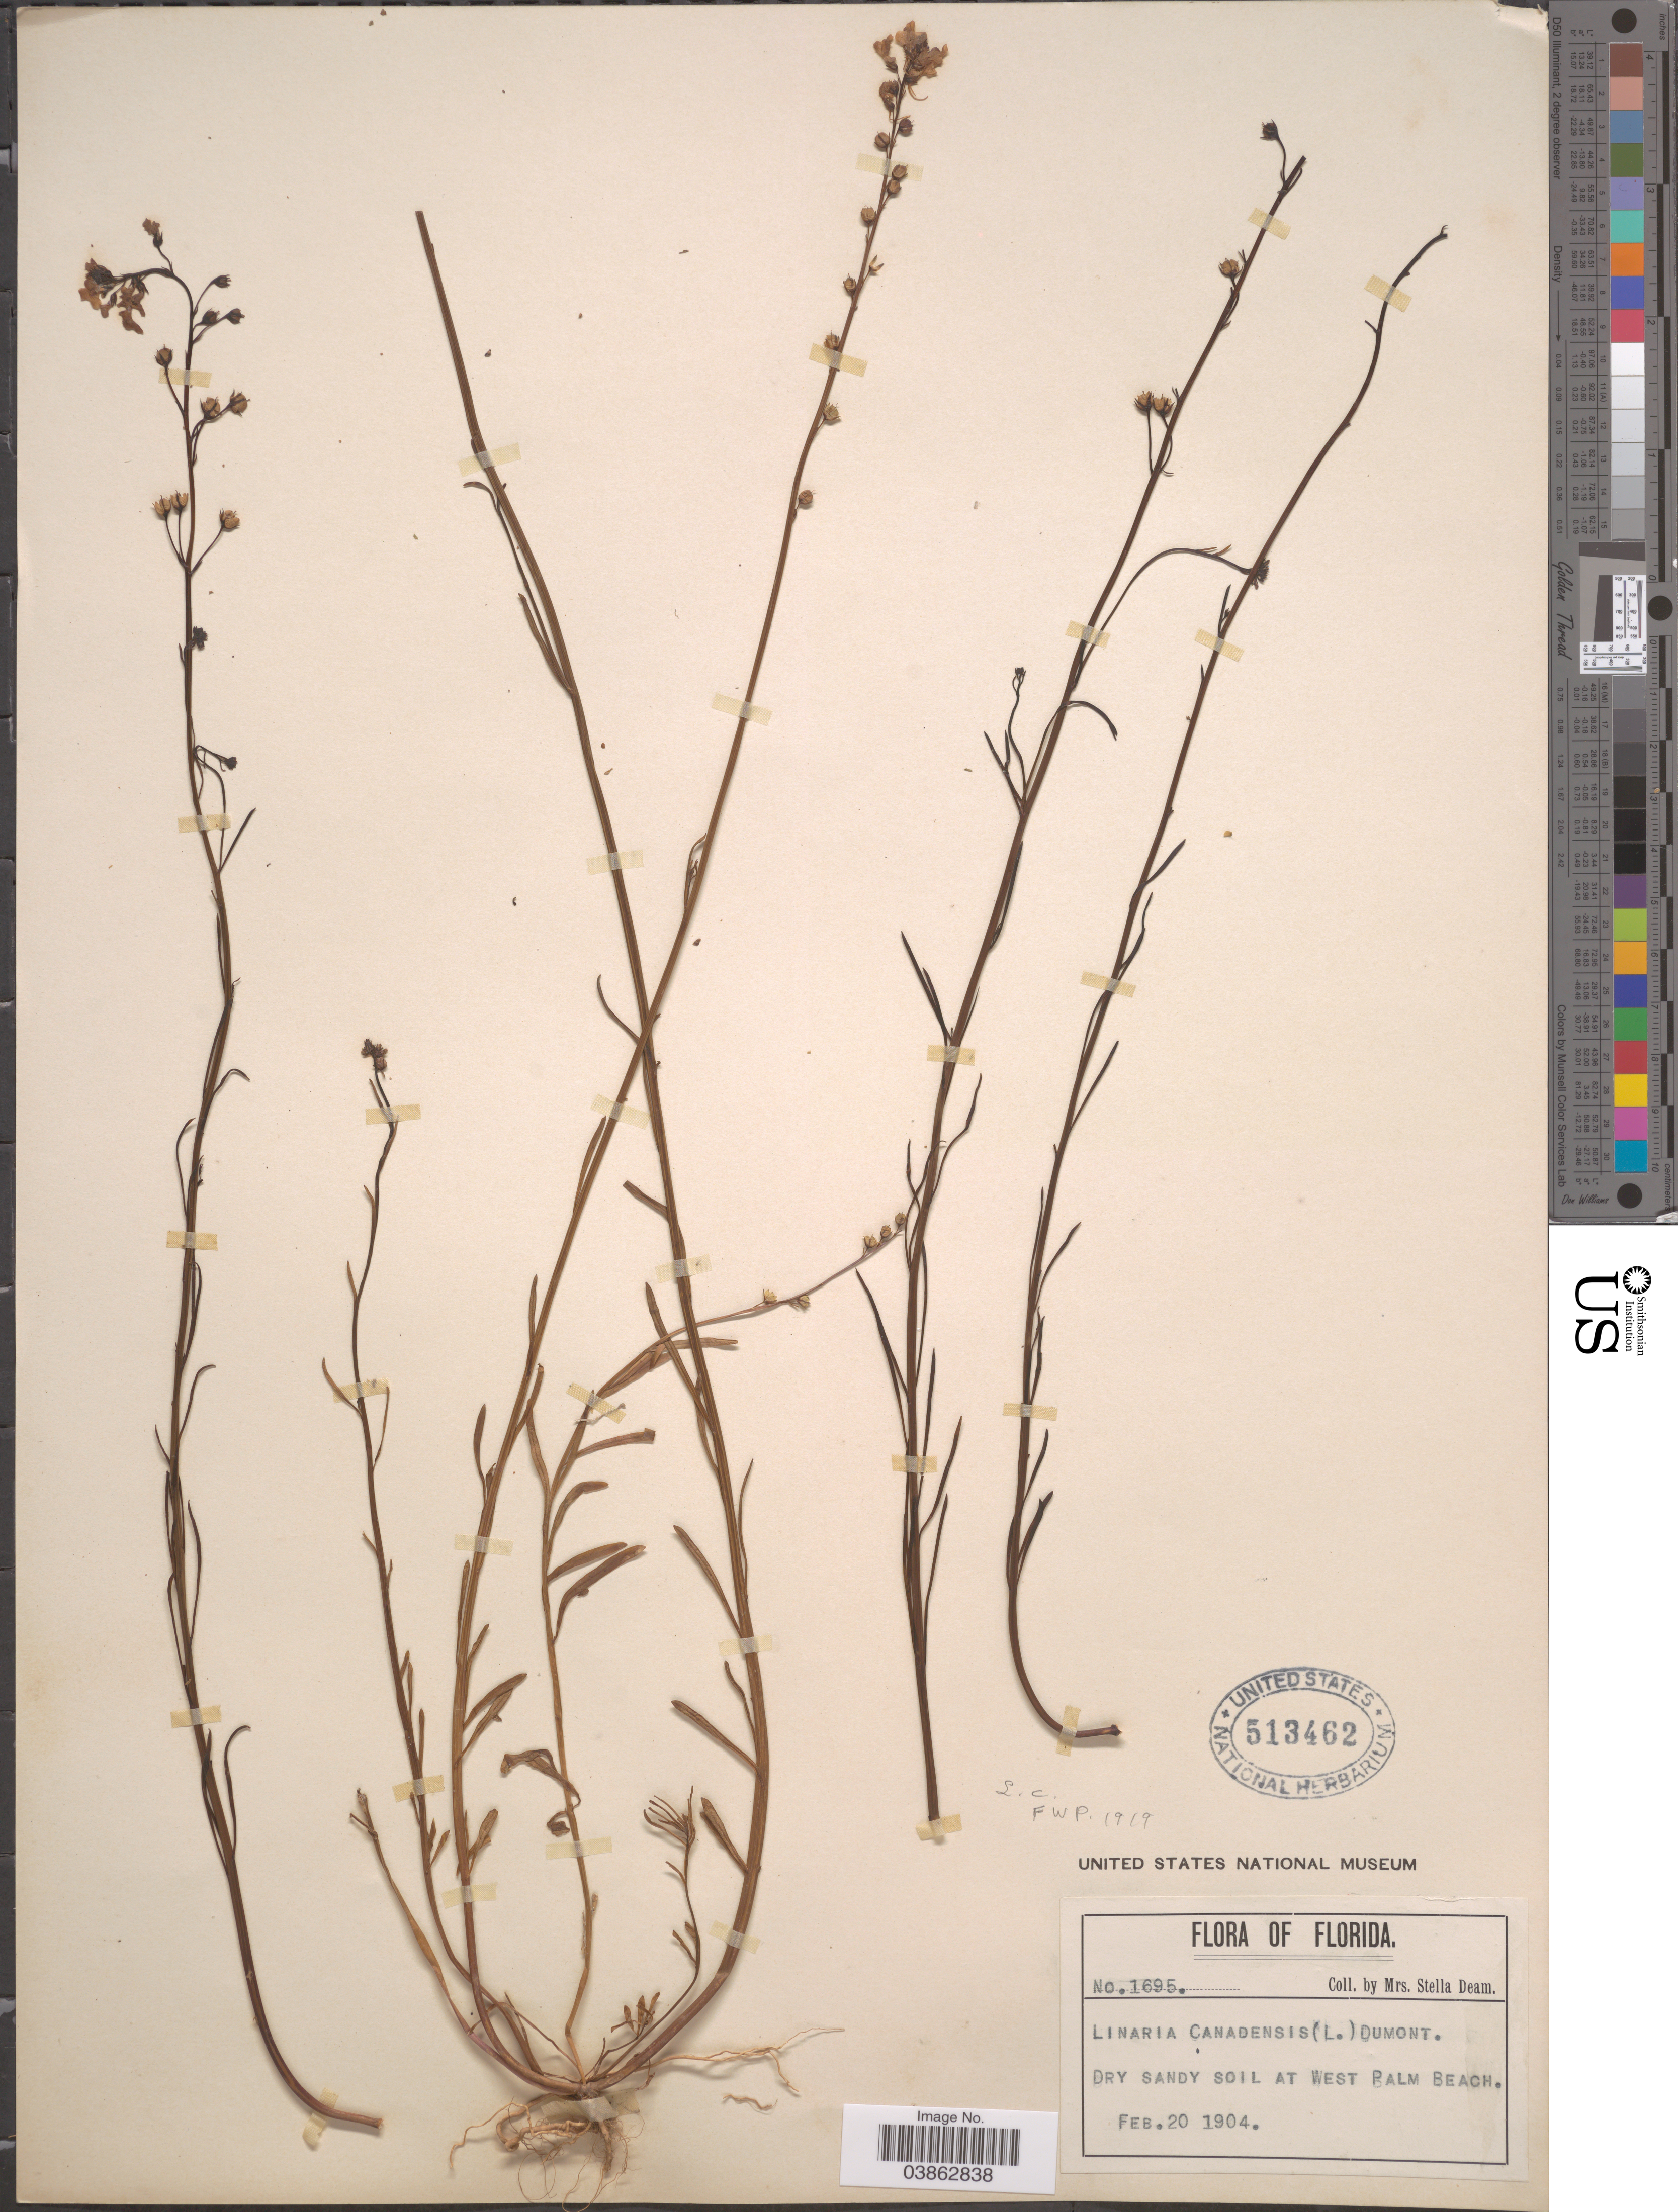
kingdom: Plantae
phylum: Tracheophyta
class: Magnoliopsida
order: Lamiales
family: Plantaginaceae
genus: Linaria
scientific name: Linaria canadensis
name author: (L.) Dum. Cours.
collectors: S. Deam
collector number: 1695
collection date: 1904-02-20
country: United States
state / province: Florida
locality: Dry sandy soil at west Palm Beach.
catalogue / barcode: US 513462